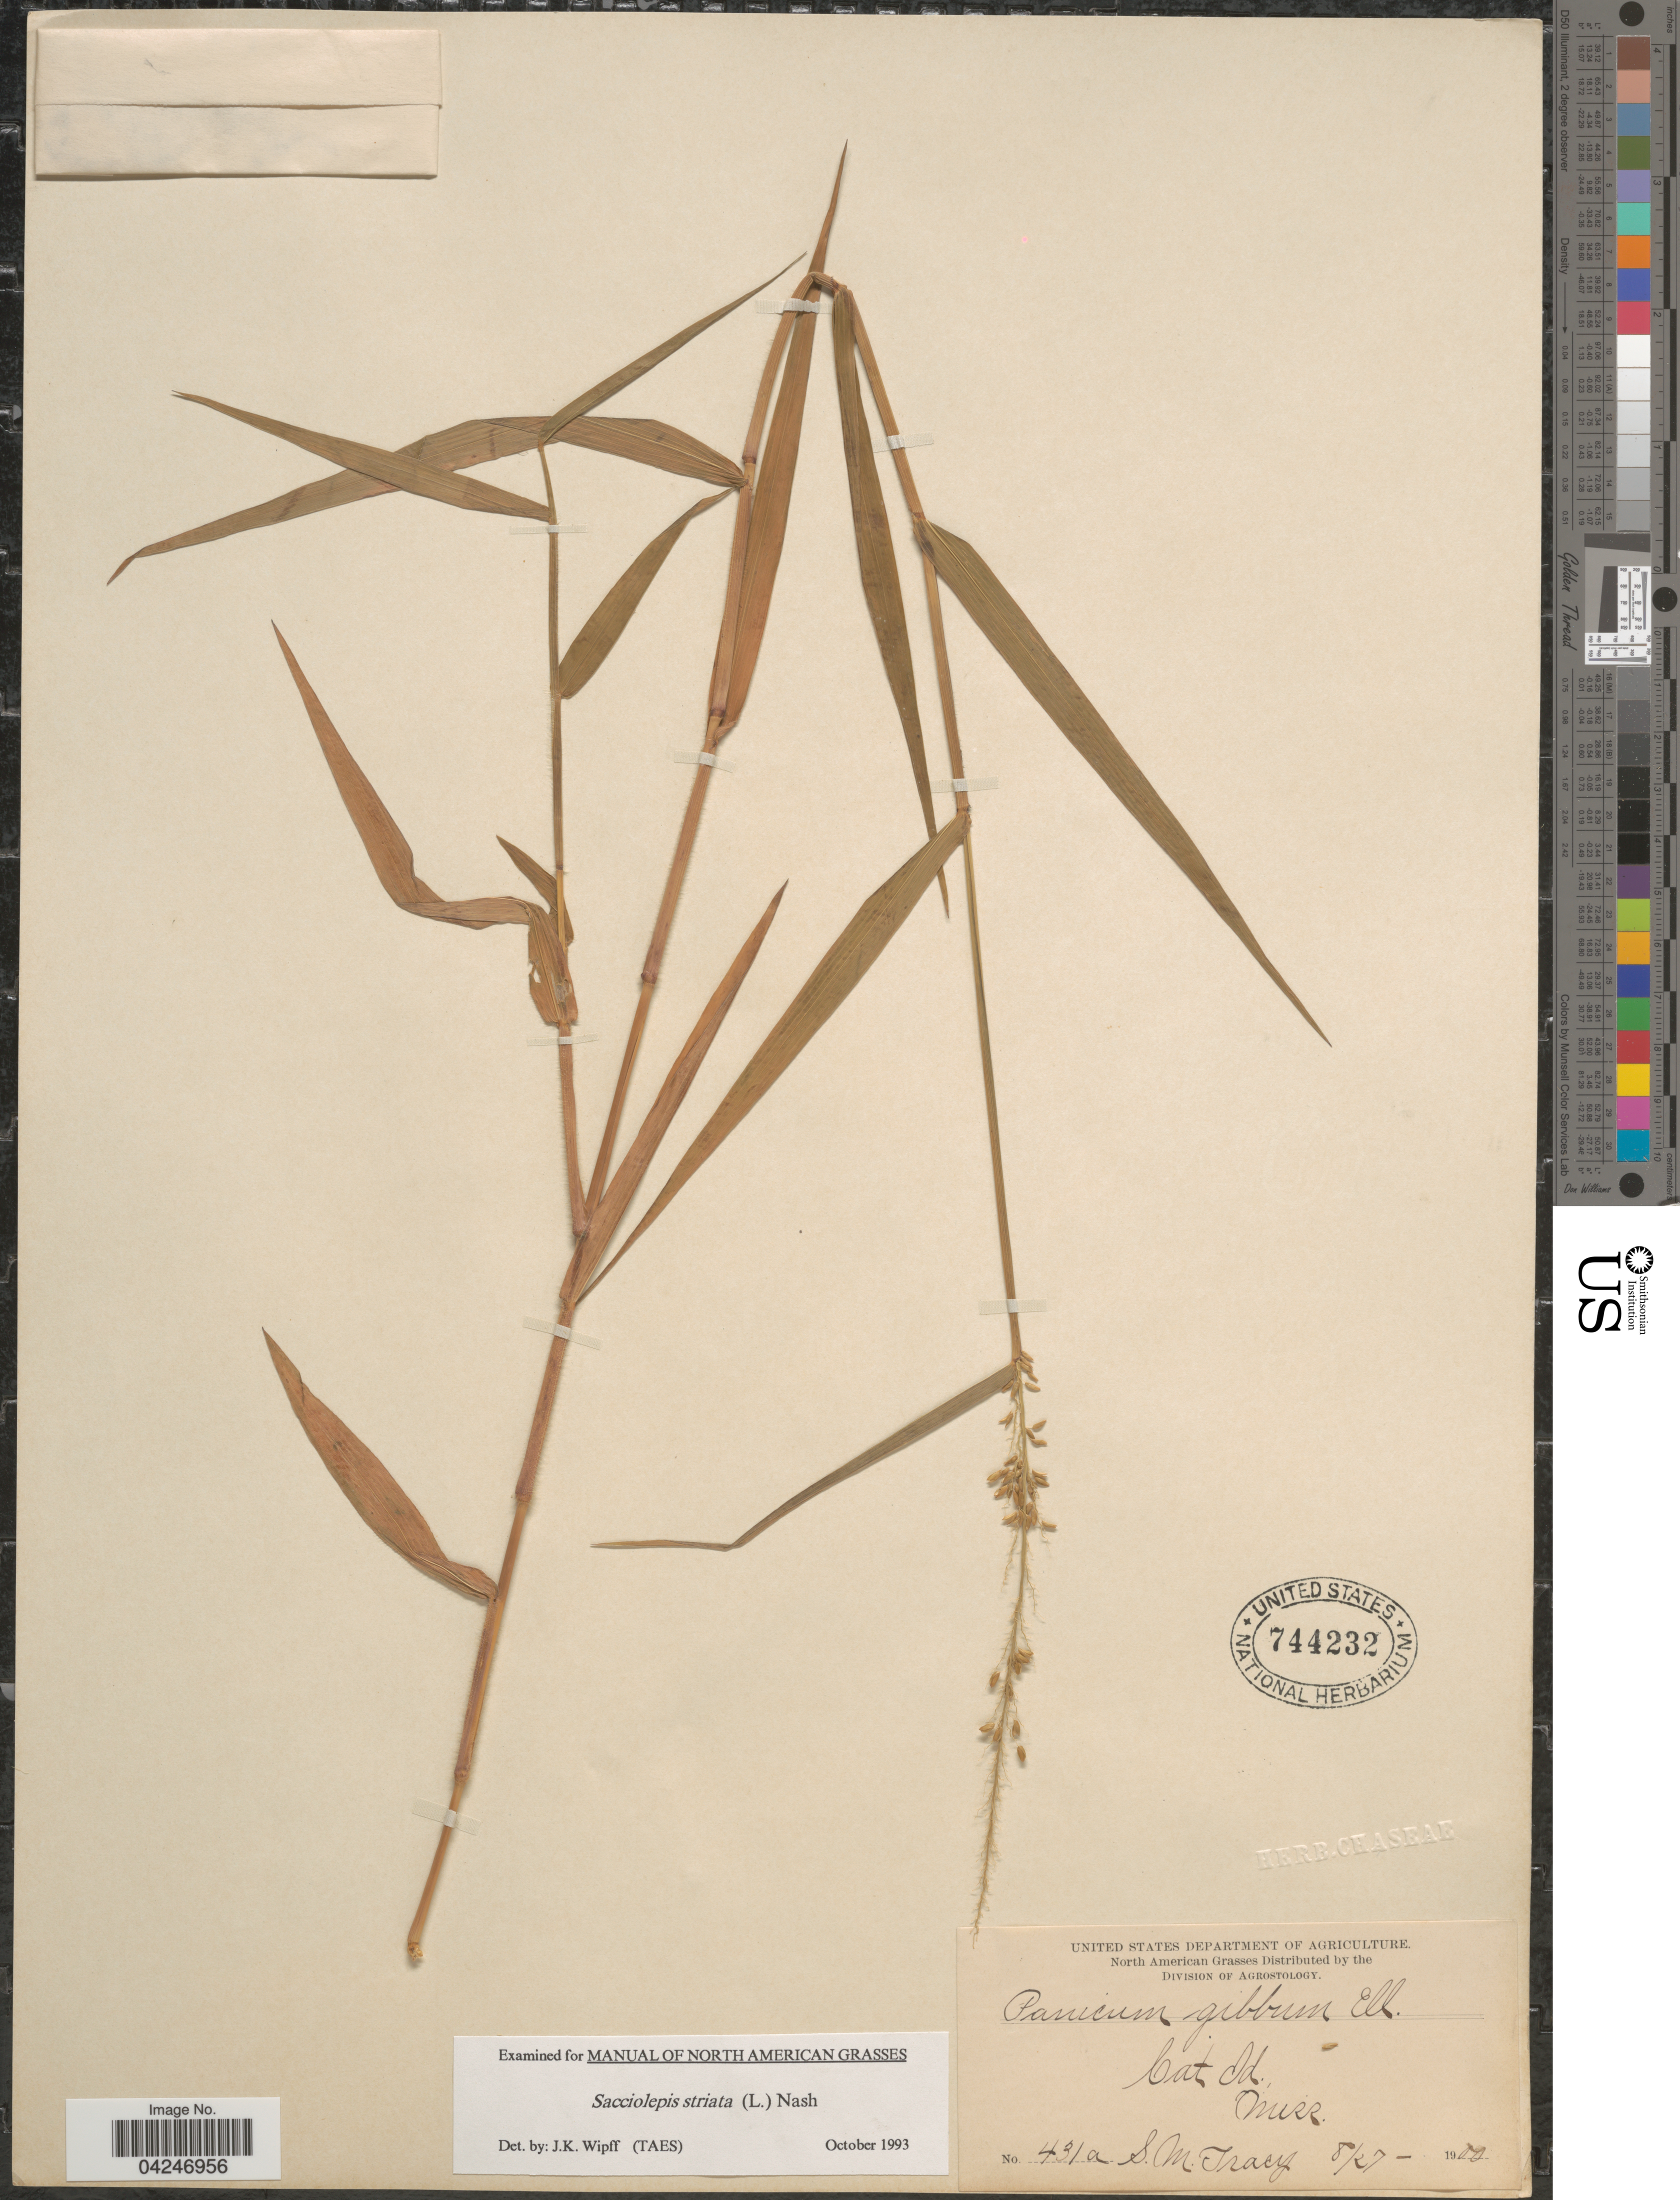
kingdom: Plantae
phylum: Tracheophyta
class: Liliopsida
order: Poales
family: Poaceae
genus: Sacciolepis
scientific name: Sacciolepis striata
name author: (L.) Nash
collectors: S. M. Tracy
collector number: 431a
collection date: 1900-08-27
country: United States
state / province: Mississippi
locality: Cat Id.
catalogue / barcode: US 744232